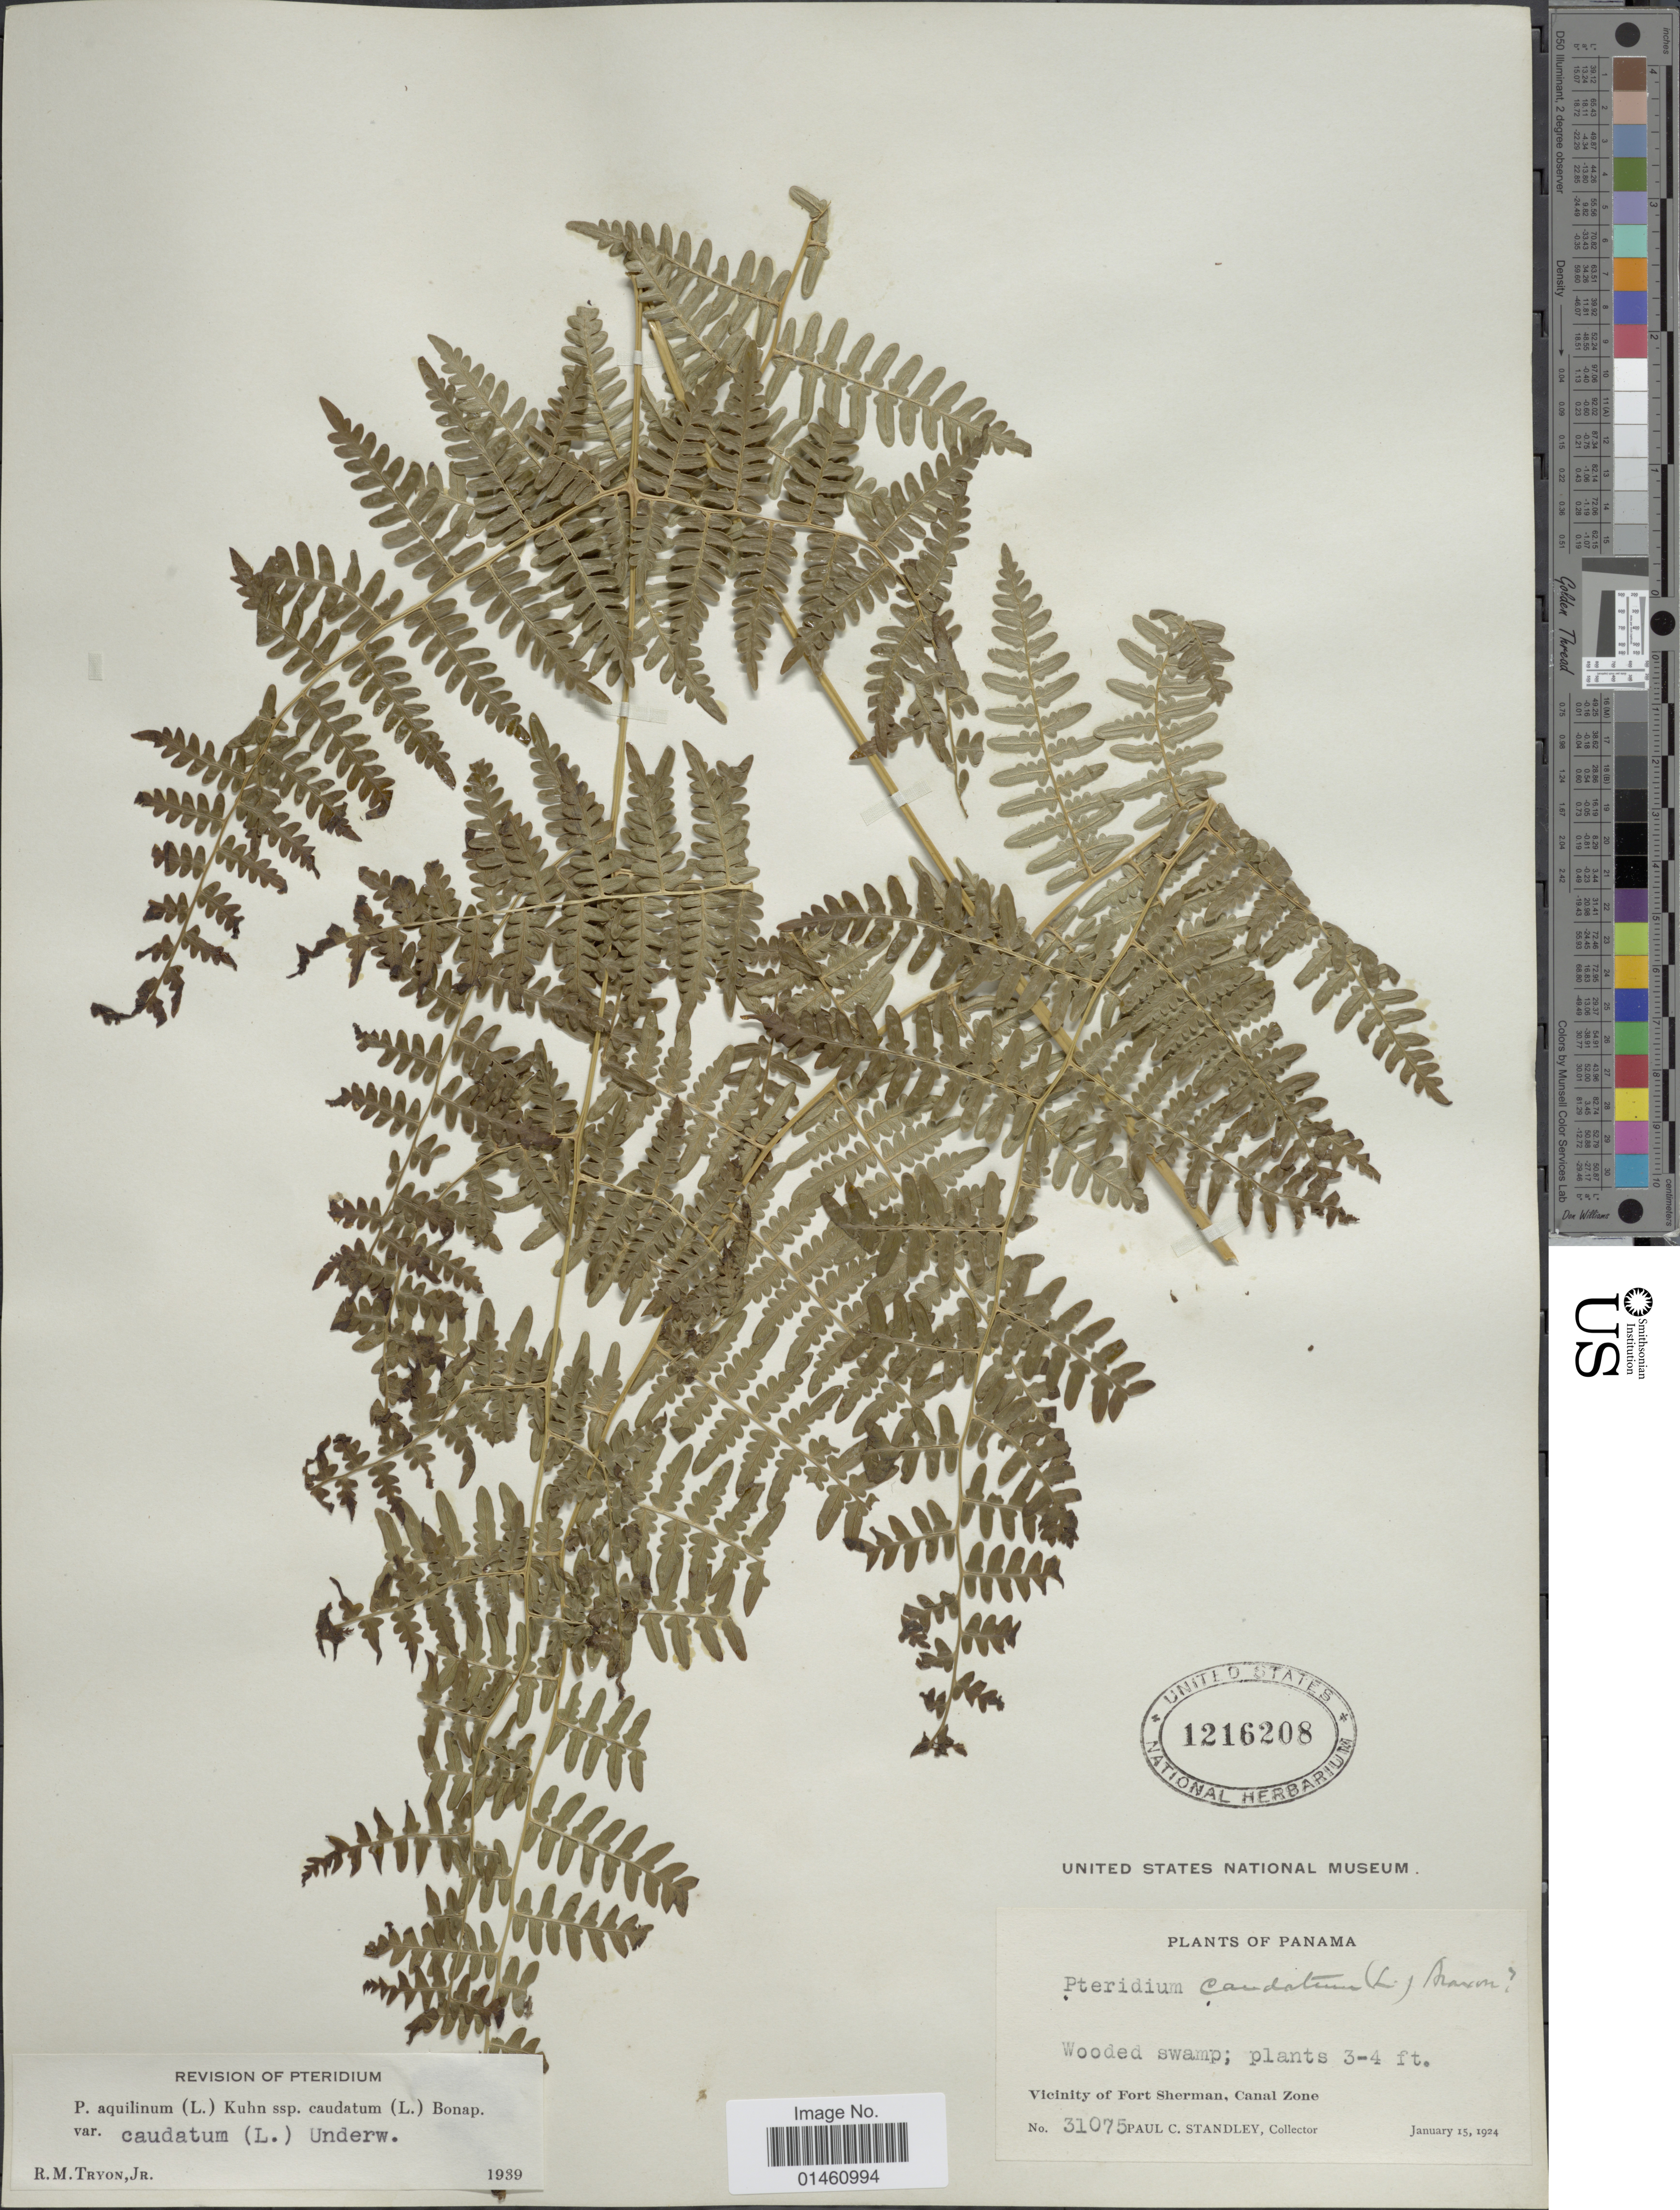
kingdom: Plantae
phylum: Tracheophyta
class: Polypodiopsida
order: Polypodiales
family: Dennstaedtiaceae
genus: Pteridium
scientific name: Pteridium caudatum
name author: (L.) Maxon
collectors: P. C. Standley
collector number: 3107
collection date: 1924-01-15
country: Panama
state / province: Colón / Panamá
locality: Wooded swamp, Vicinity of Fort Sherman.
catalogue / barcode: US 1216208